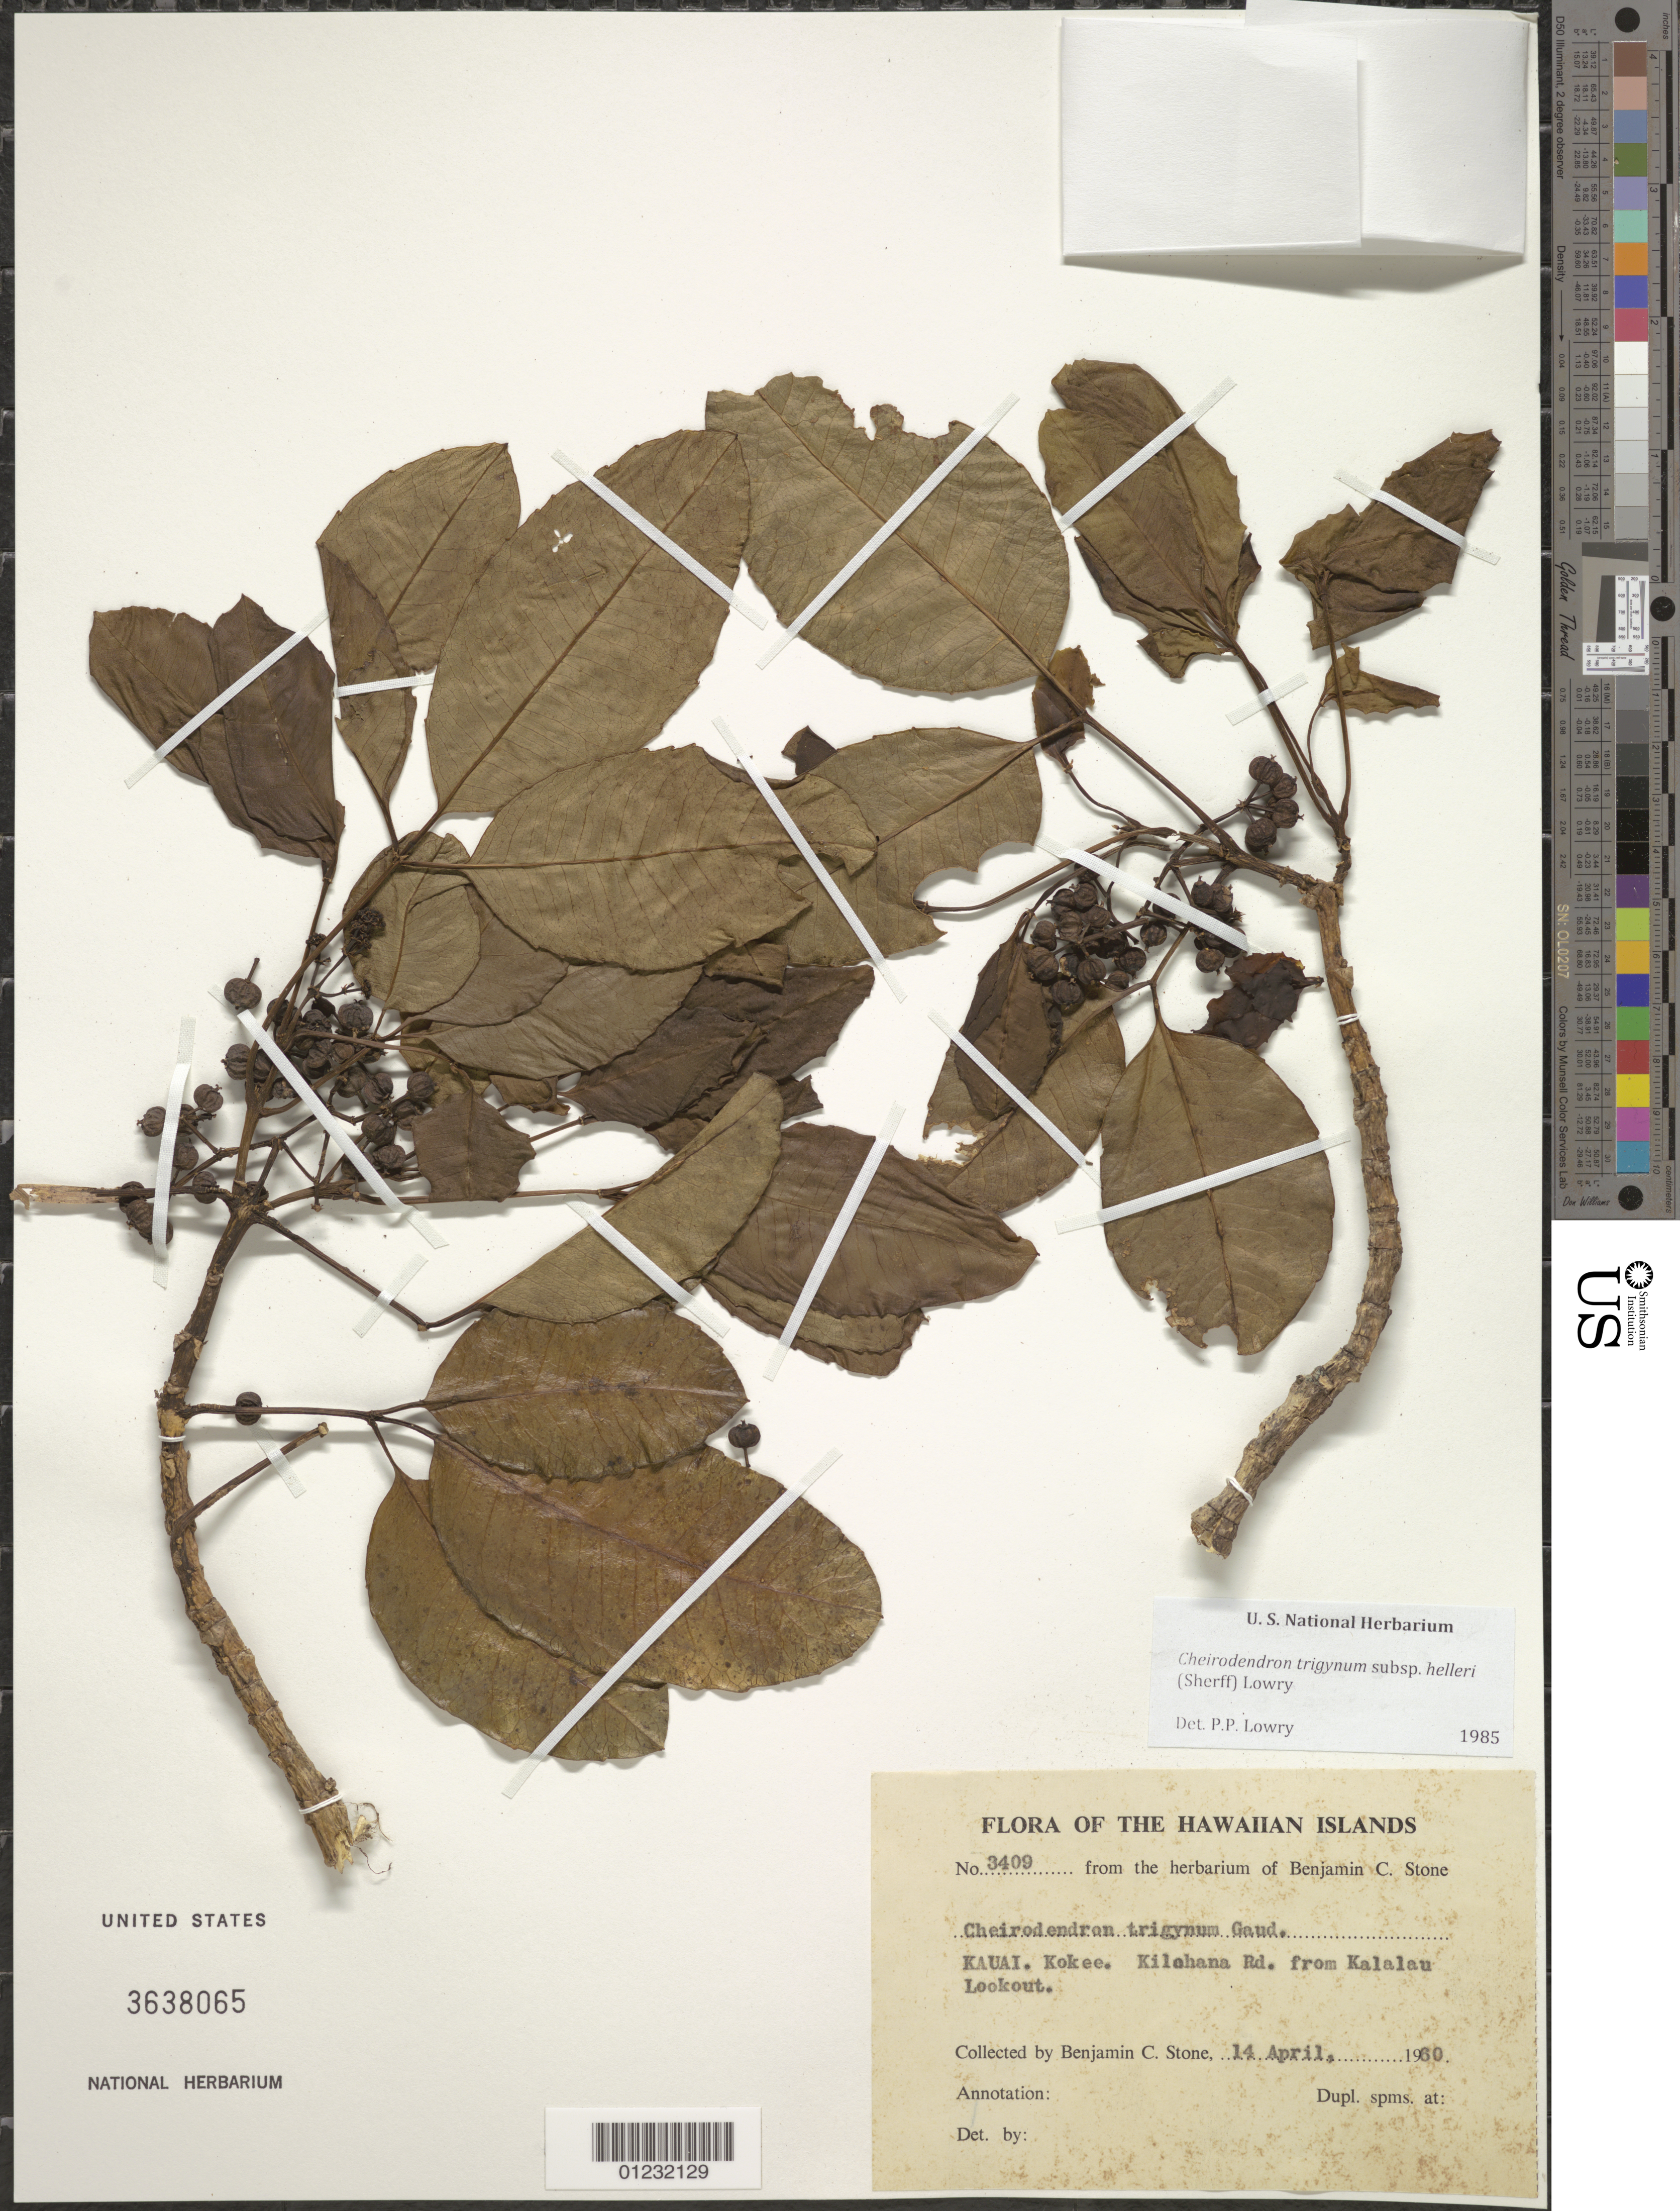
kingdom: Plantae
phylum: Tracheophyta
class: Magnoliopsida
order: Apiales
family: Araliaceae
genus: Cheirodendron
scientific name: Cheirodendron trigynum subsp. helleri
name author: (Gaudich.) A. Heller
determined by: Lowry, P. P., (MO), Missouri Botanical Garden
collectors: B. C. Stone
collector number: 3409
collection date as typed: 14 Apr 1960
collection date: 1960-04-14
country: United States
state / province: Hawaii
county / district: Kauai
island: Kaua'i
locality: Kokee, Kilohana Road from Kalalau Lookout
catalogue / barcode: US 3638065